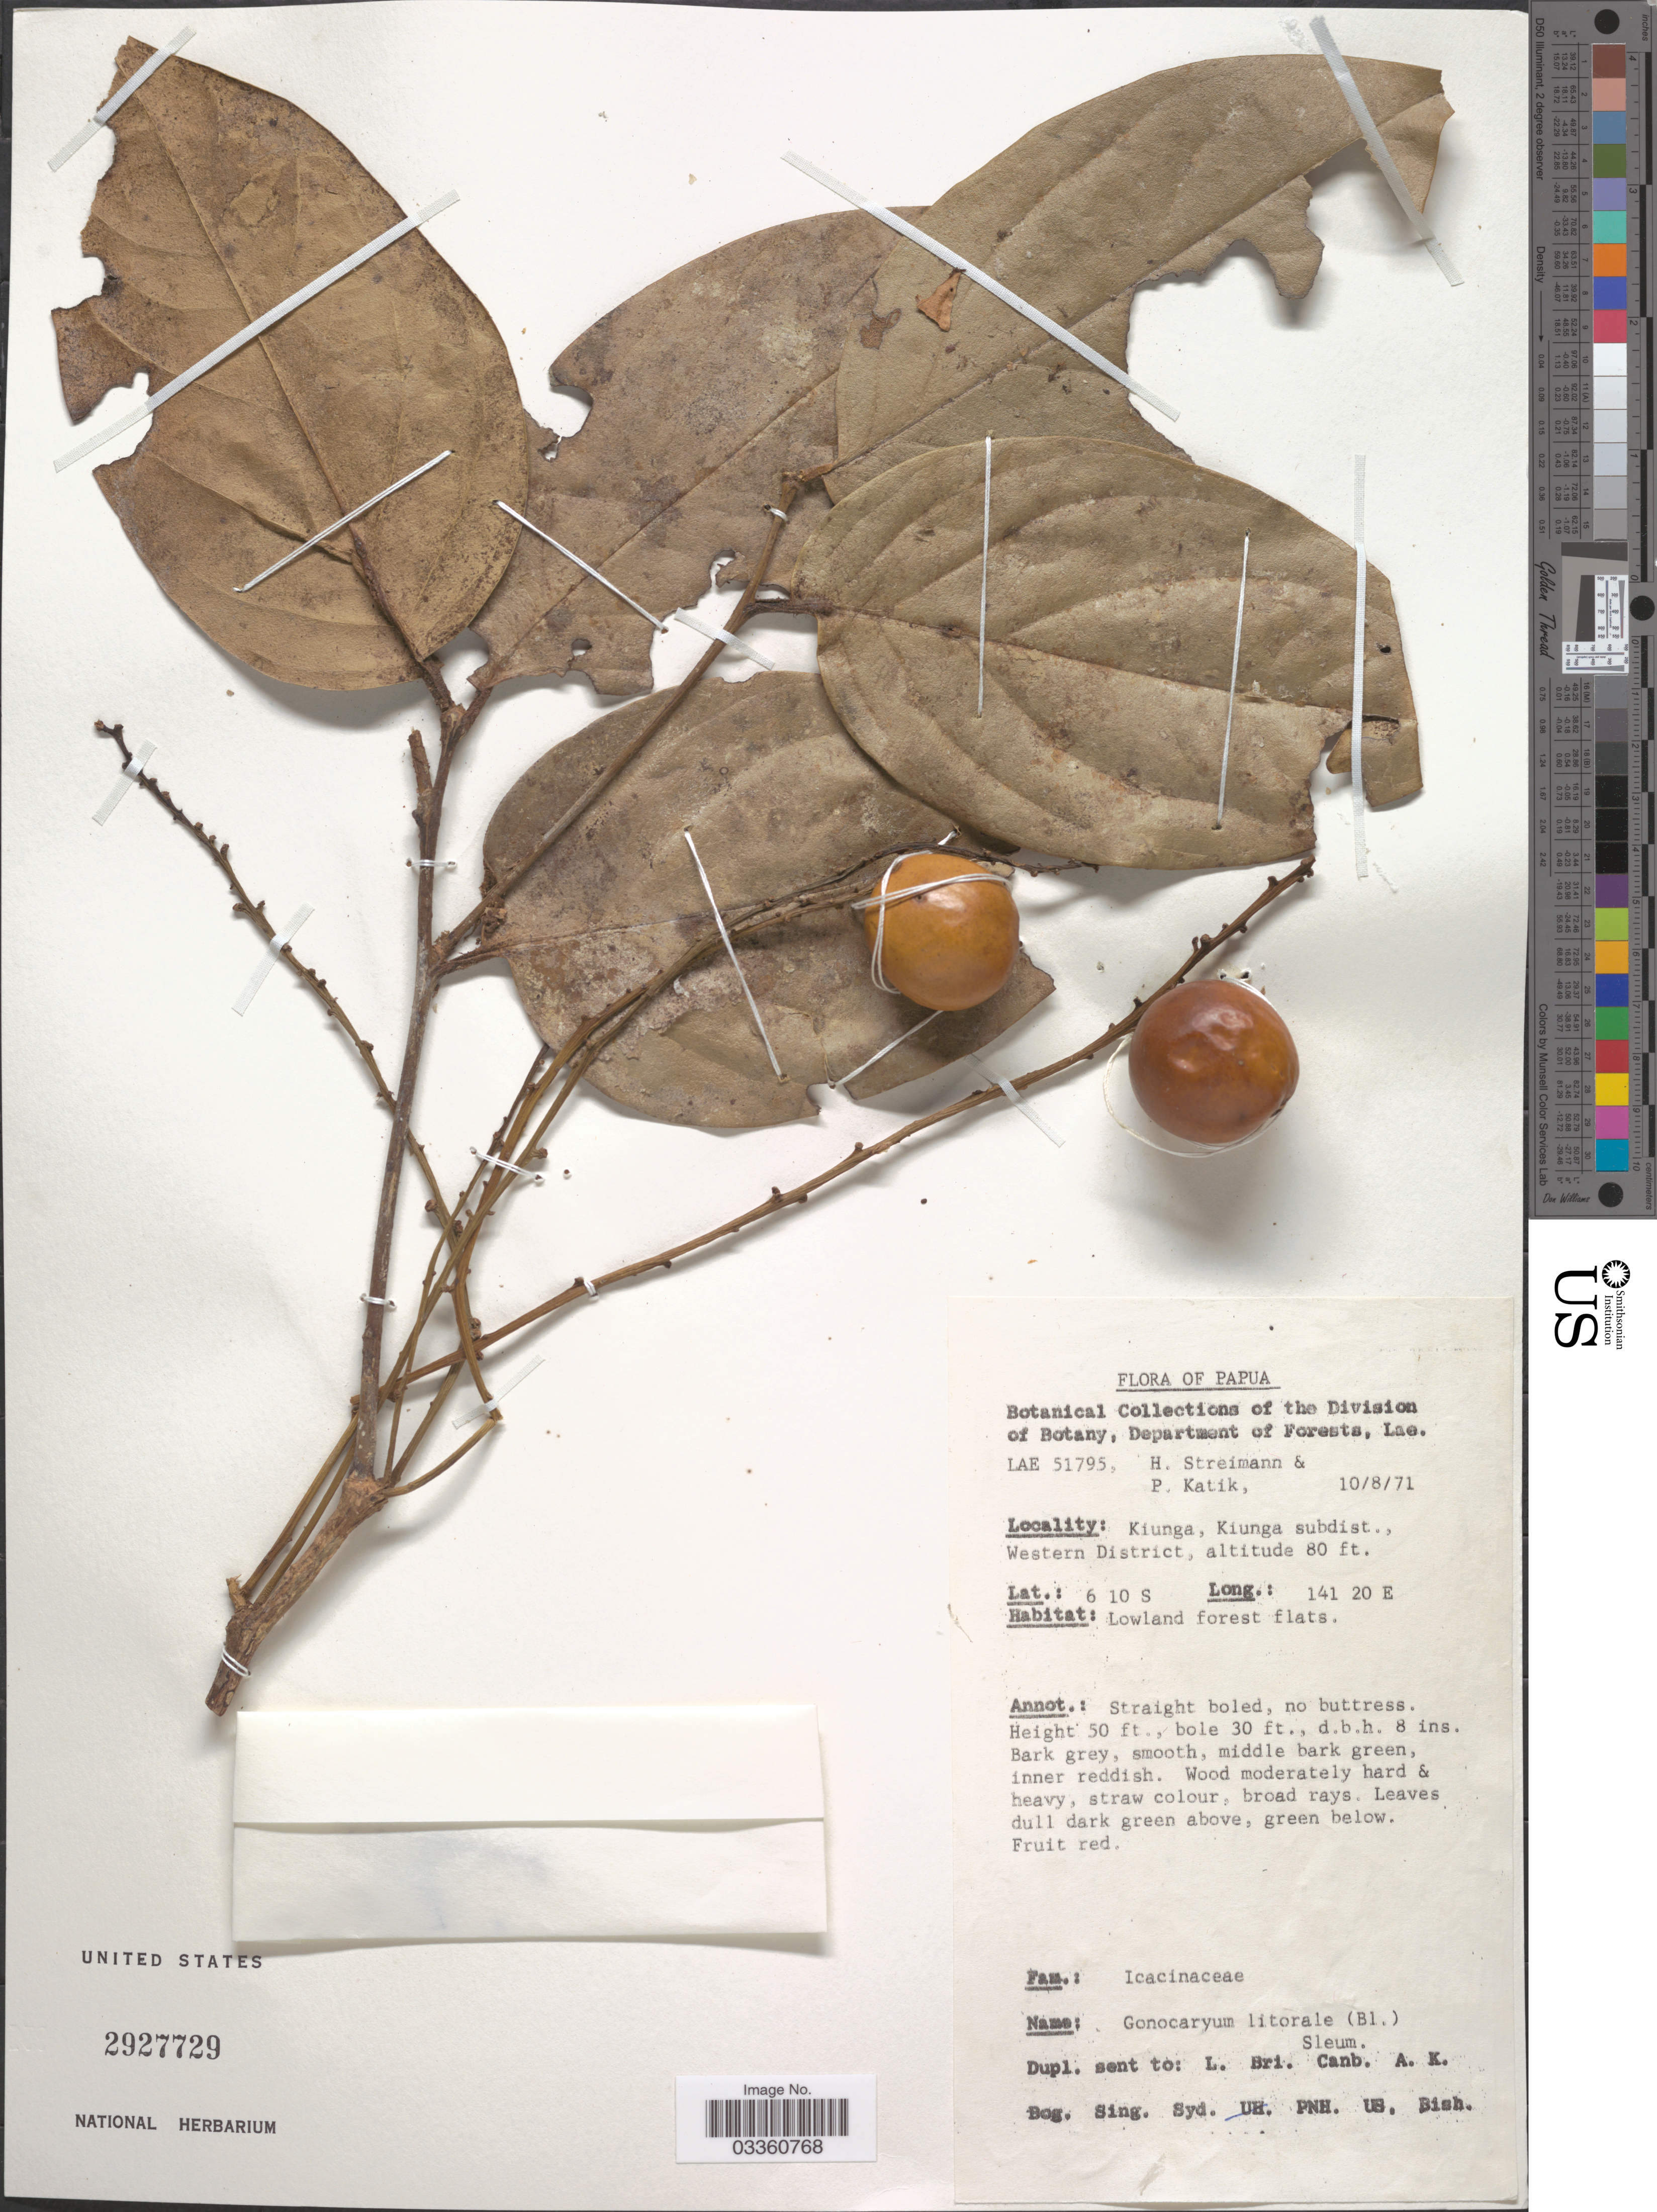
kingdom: Plantae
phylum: Tracheophyta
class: Magnoliopsida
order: Cardiopteridales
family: Cardiopteridaceae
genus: Gonocaryum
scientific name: Gonocaryum litorale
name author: (Blume) Sleumer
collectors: H. Streimann & P. Katik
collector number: LAE51795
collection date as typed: Transcribed d/m/y: 10/8/71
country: Papua New Guinea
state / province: Manus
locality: Papua. Kiunga, Kiunga subdist., Western District.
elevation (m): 24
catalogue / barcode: US 2927729